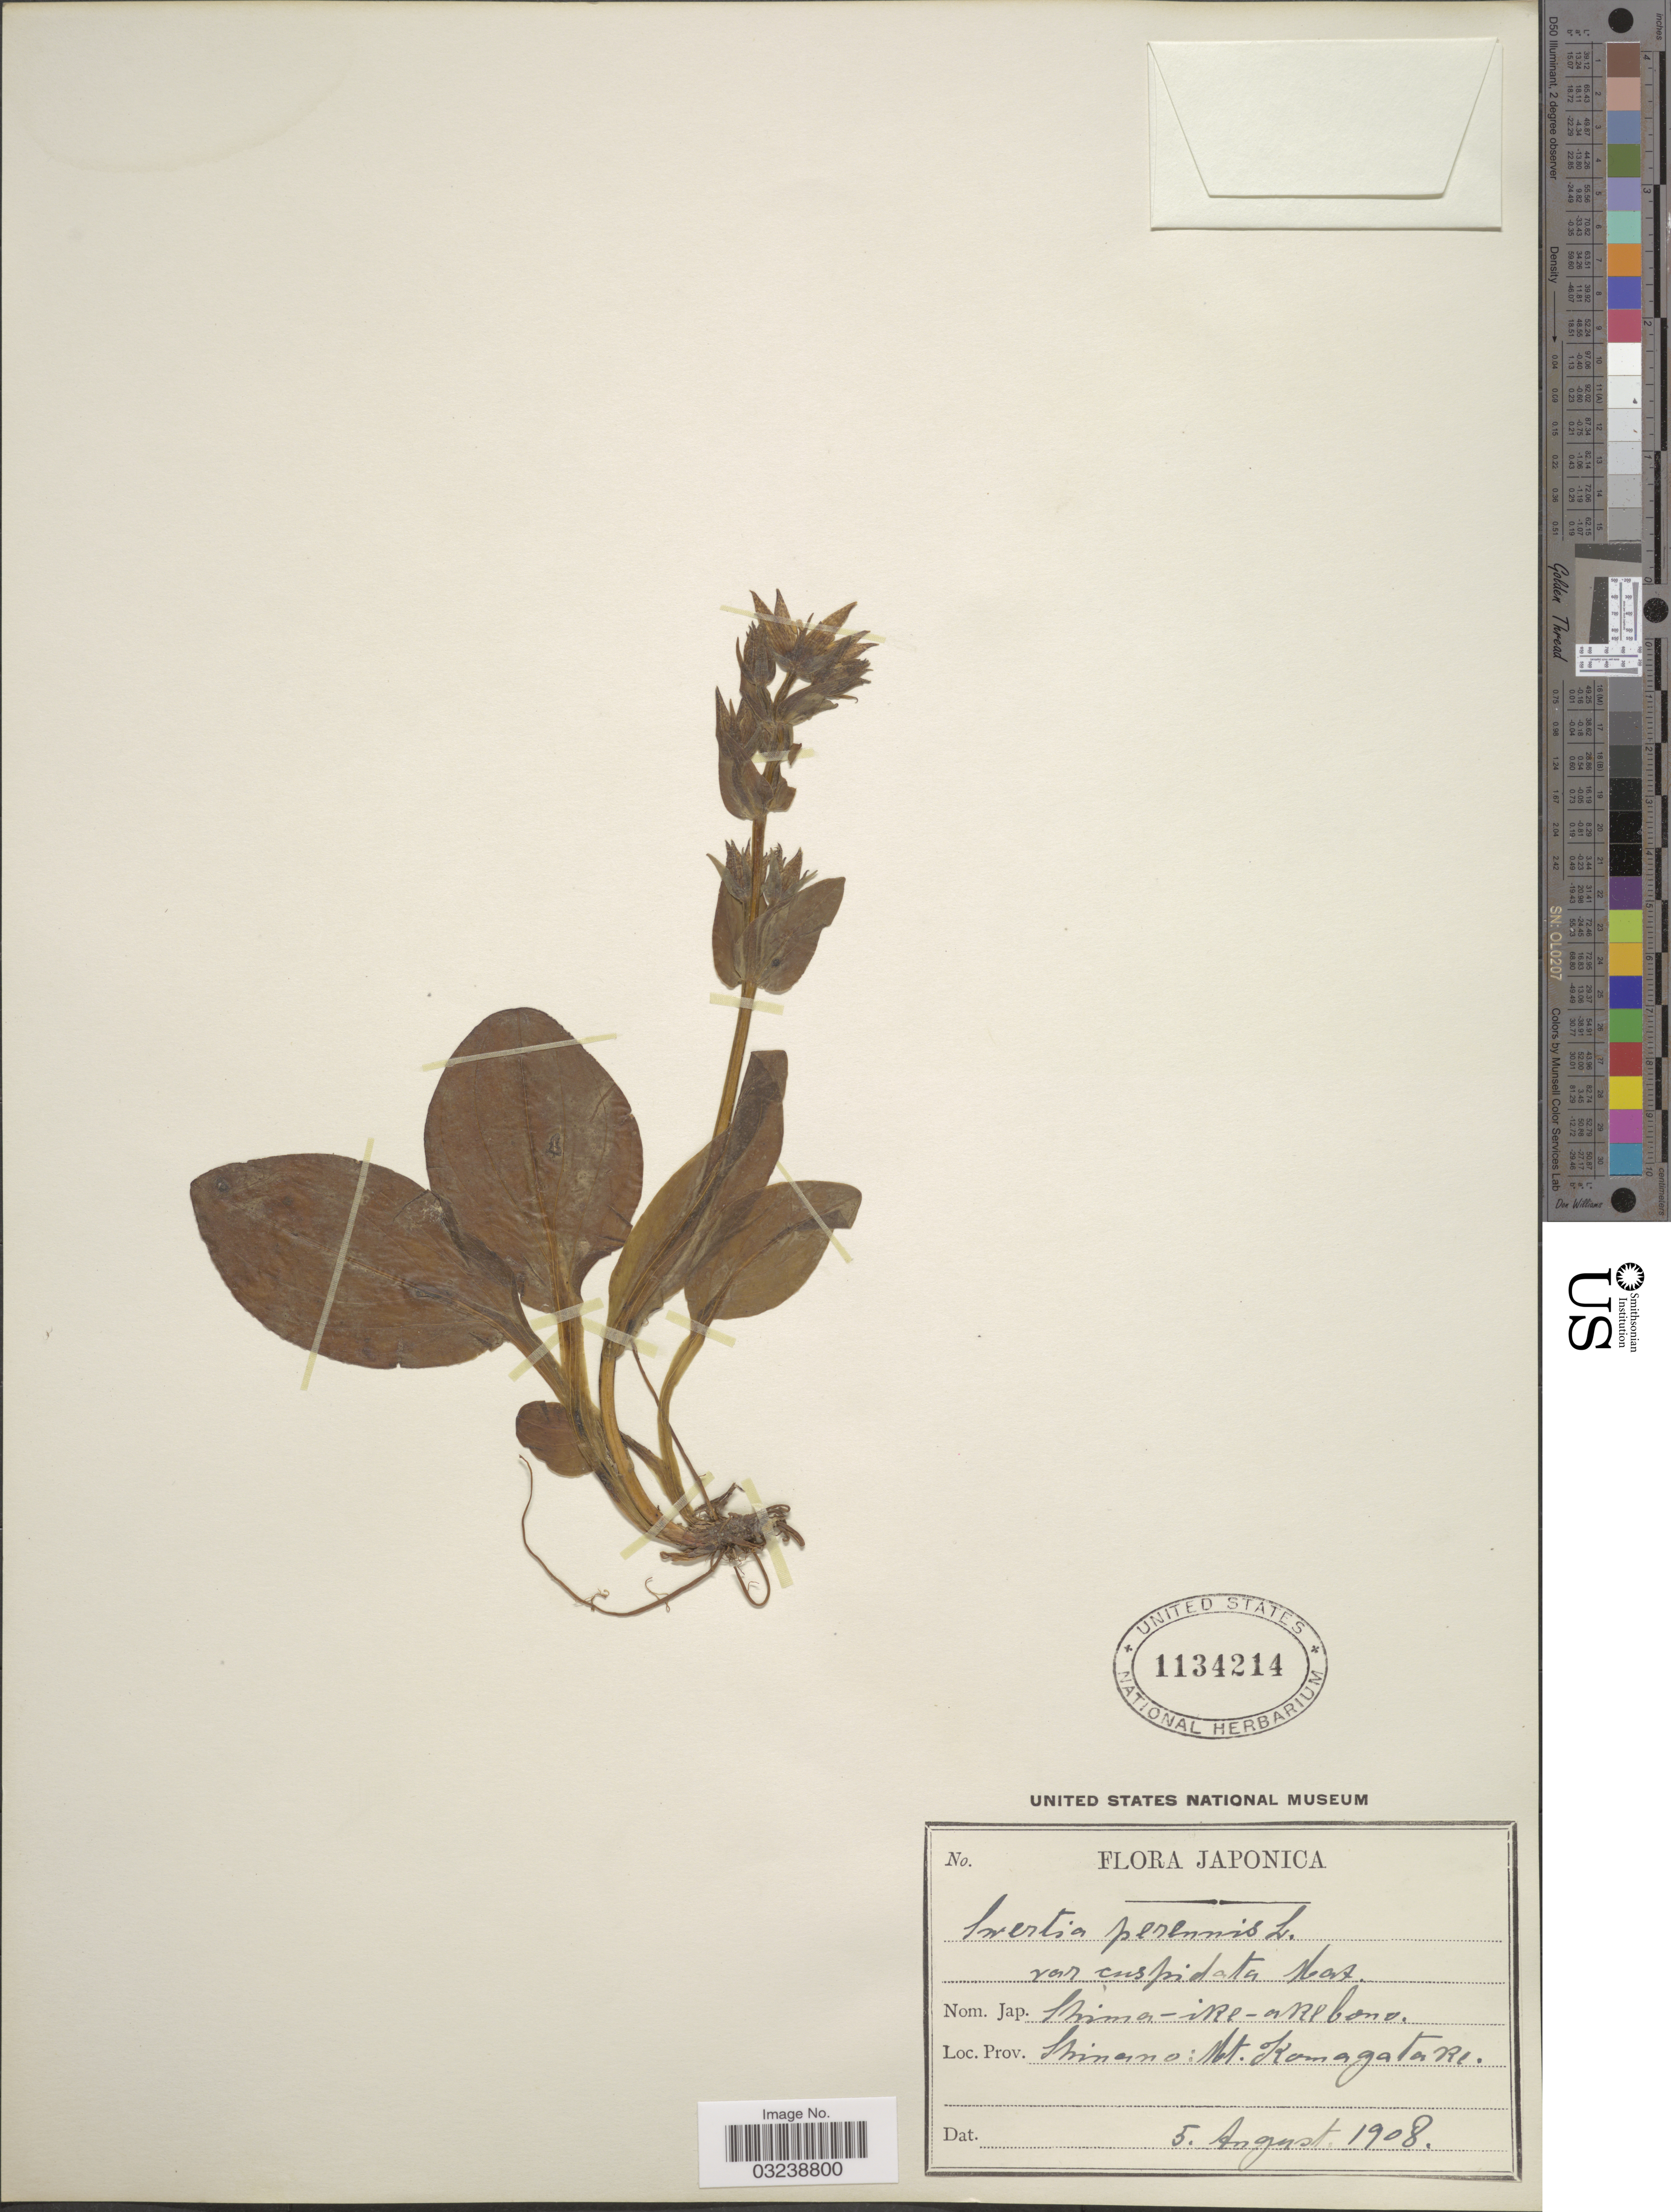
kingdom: Plantae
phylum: Tracheophyta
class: Magnoliopsida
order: Gentianales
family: Gentianaceae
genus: Swertia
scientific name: Swertia perennis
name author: L.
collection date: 1908-08-05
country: Japan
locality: Prov. Shinano: Mt. Komagataki.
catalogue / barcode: US 1134214